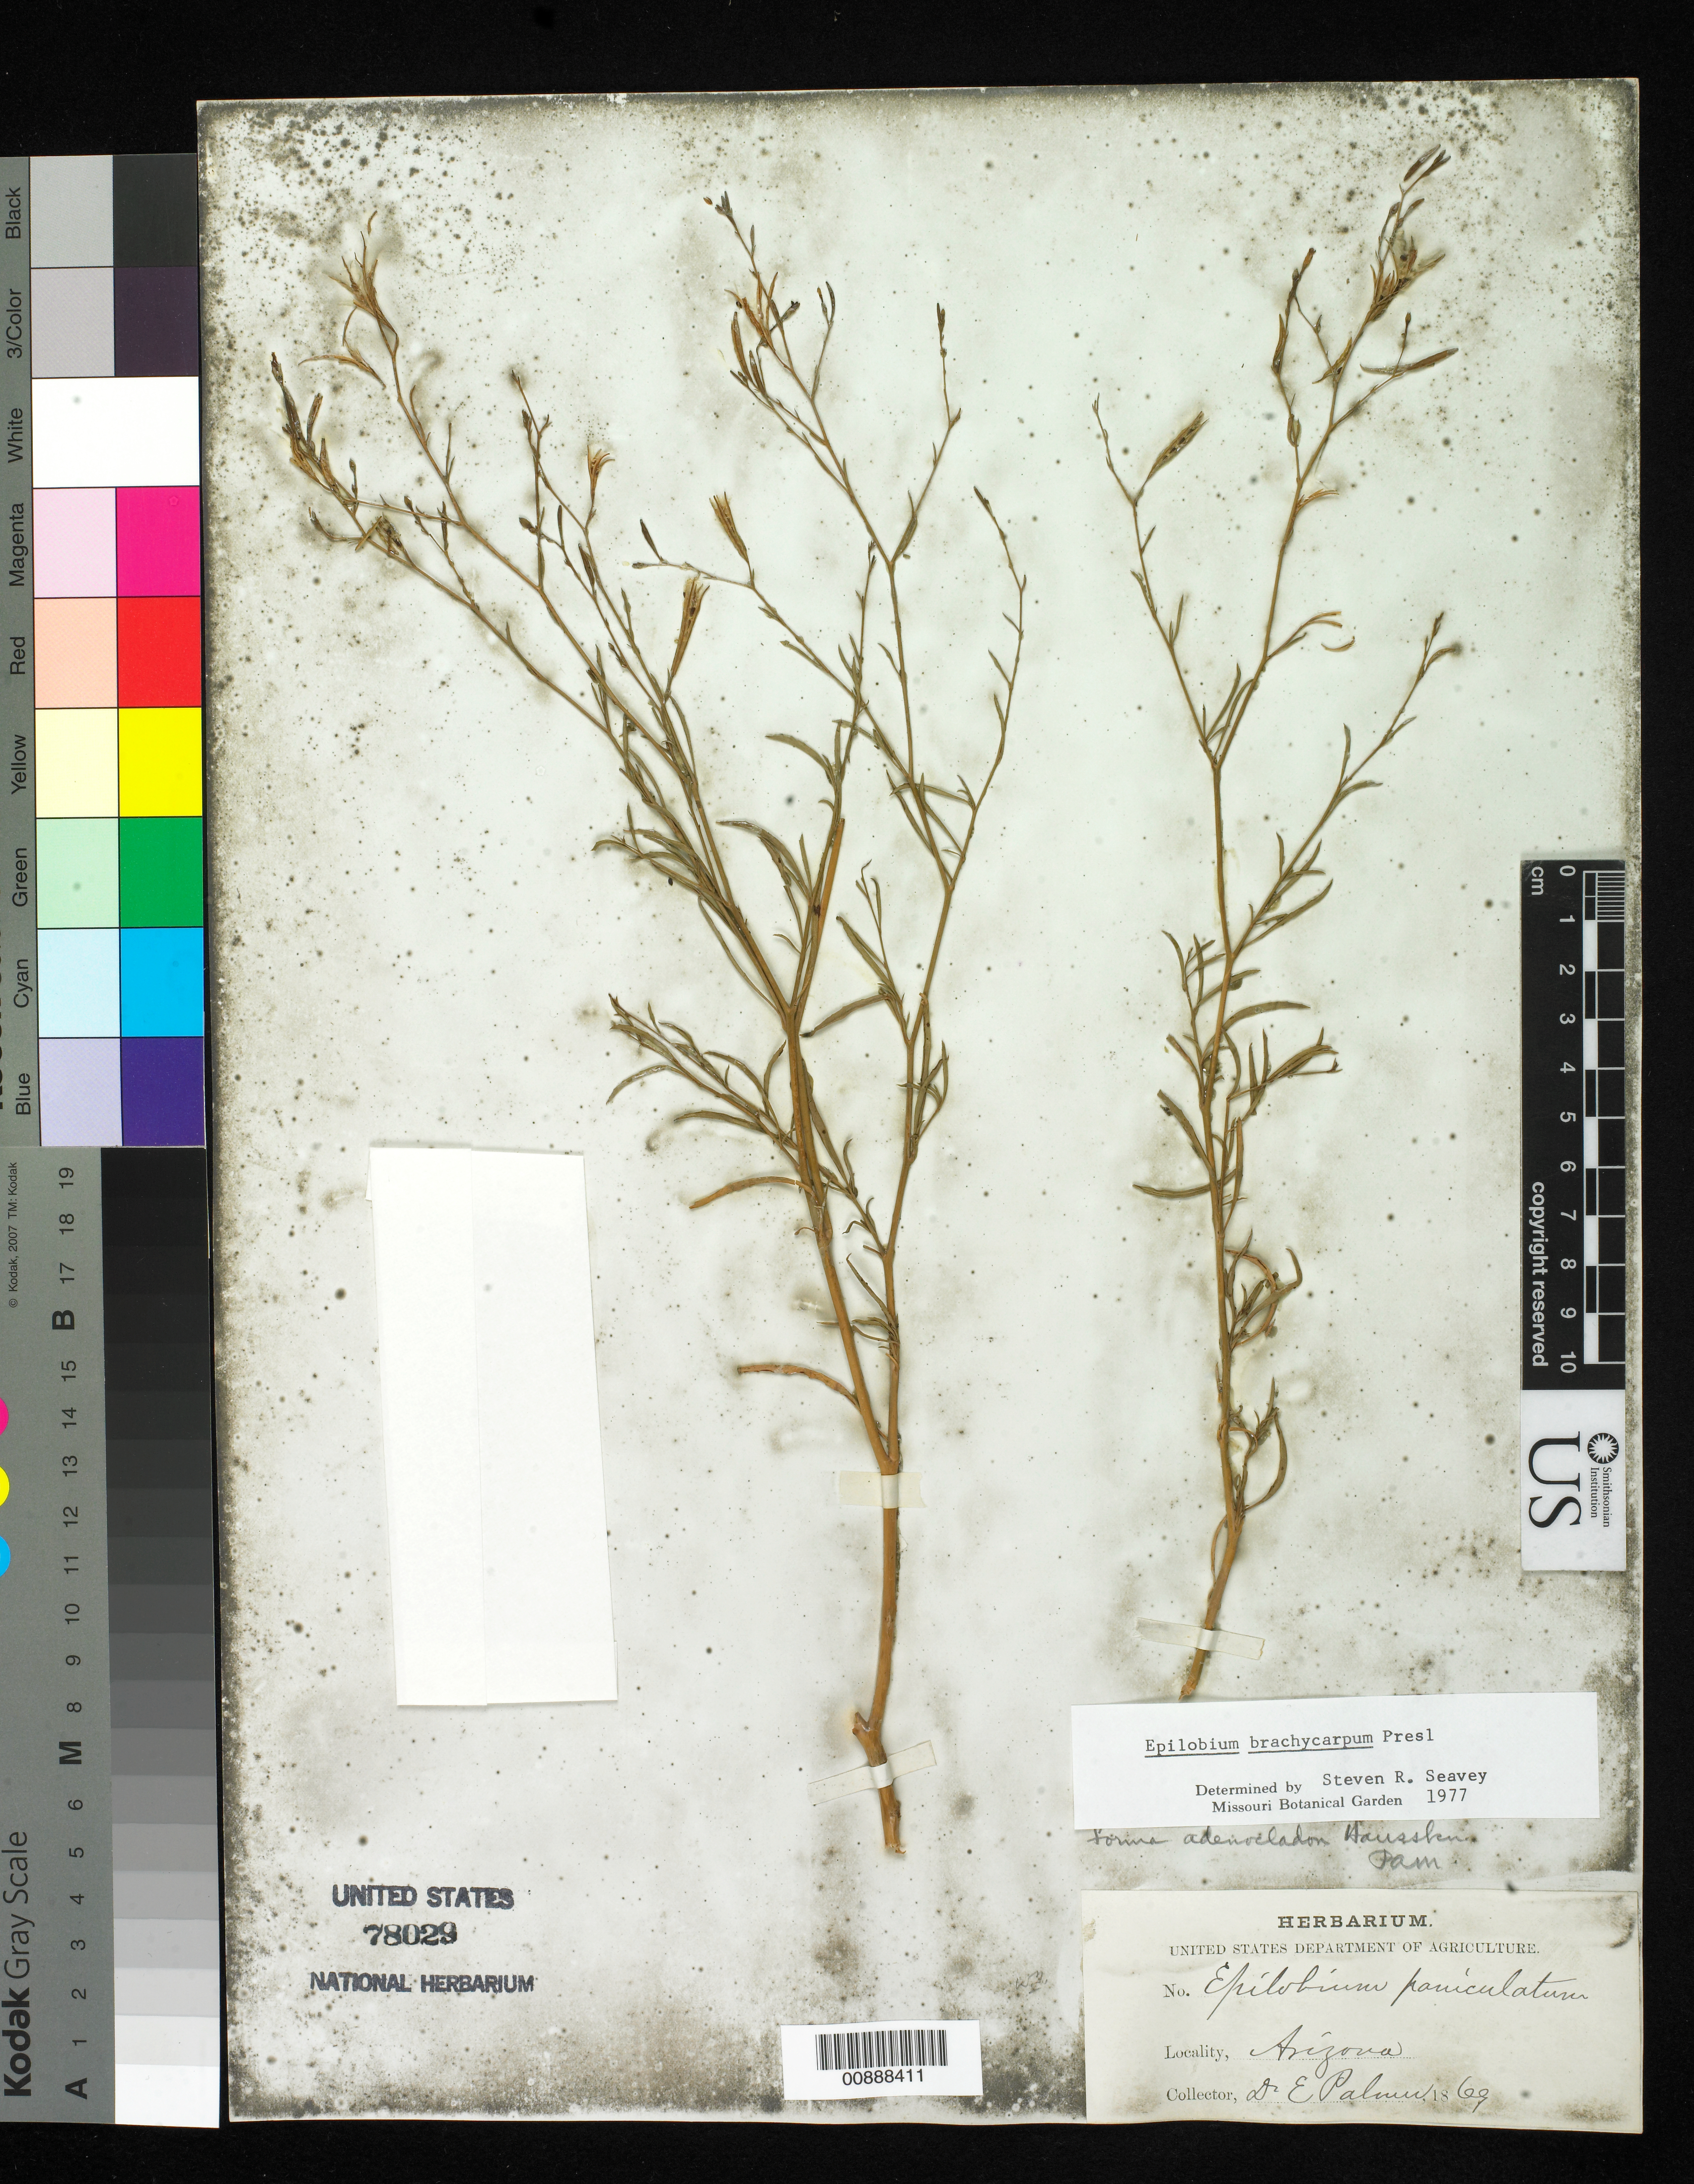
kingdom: Plantae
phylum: Tracheophyta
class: Magnoliopsida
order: Myrtales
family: Onagraceae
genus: Epilobium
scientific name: Epilobium brachycarpum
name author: C. Presl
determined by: Seavey, S. R.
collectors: E. Palmer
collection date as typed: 1869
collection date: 1869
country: United States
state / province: Arizona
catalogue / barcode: US 78029